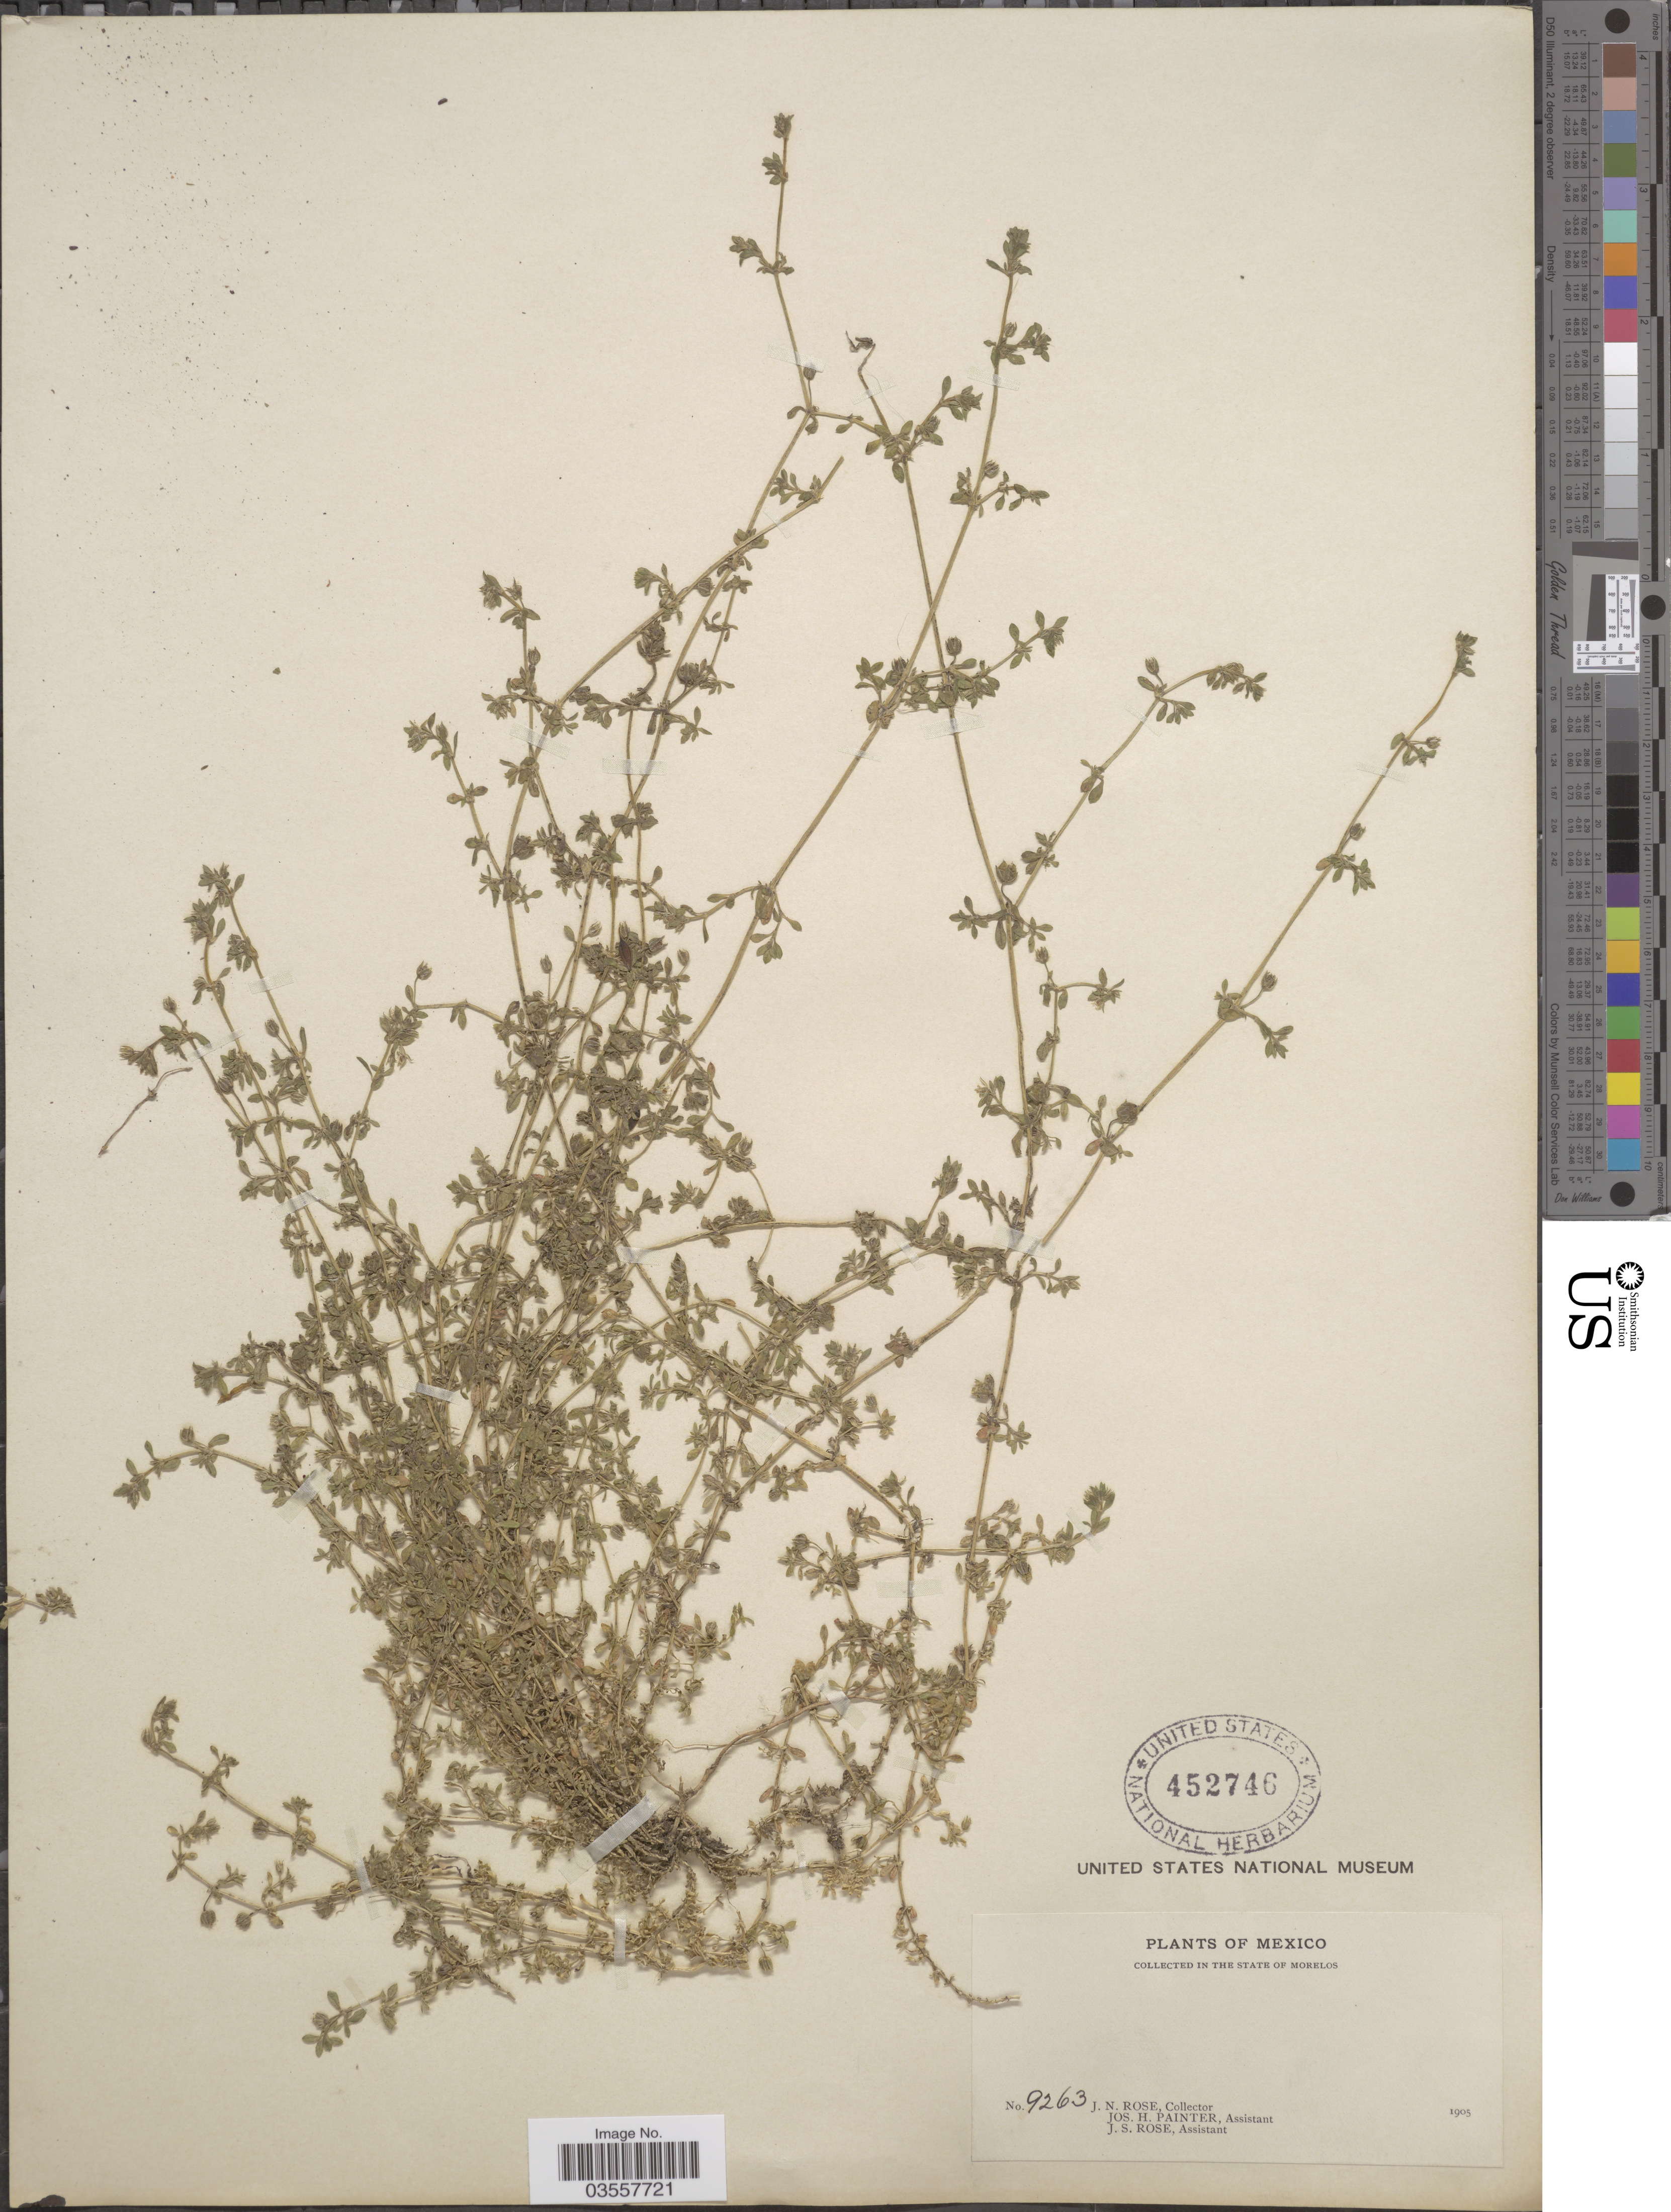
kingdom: Plantae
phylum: Tracheophyta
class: Magnoliopsida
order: Caryophyllales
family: Caryophyllaceae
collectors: J. N. Rose, J. H. Painter & J. S. Rose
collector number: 9263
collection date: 1905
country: Mexico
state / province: Morelos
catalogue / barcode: US 452746